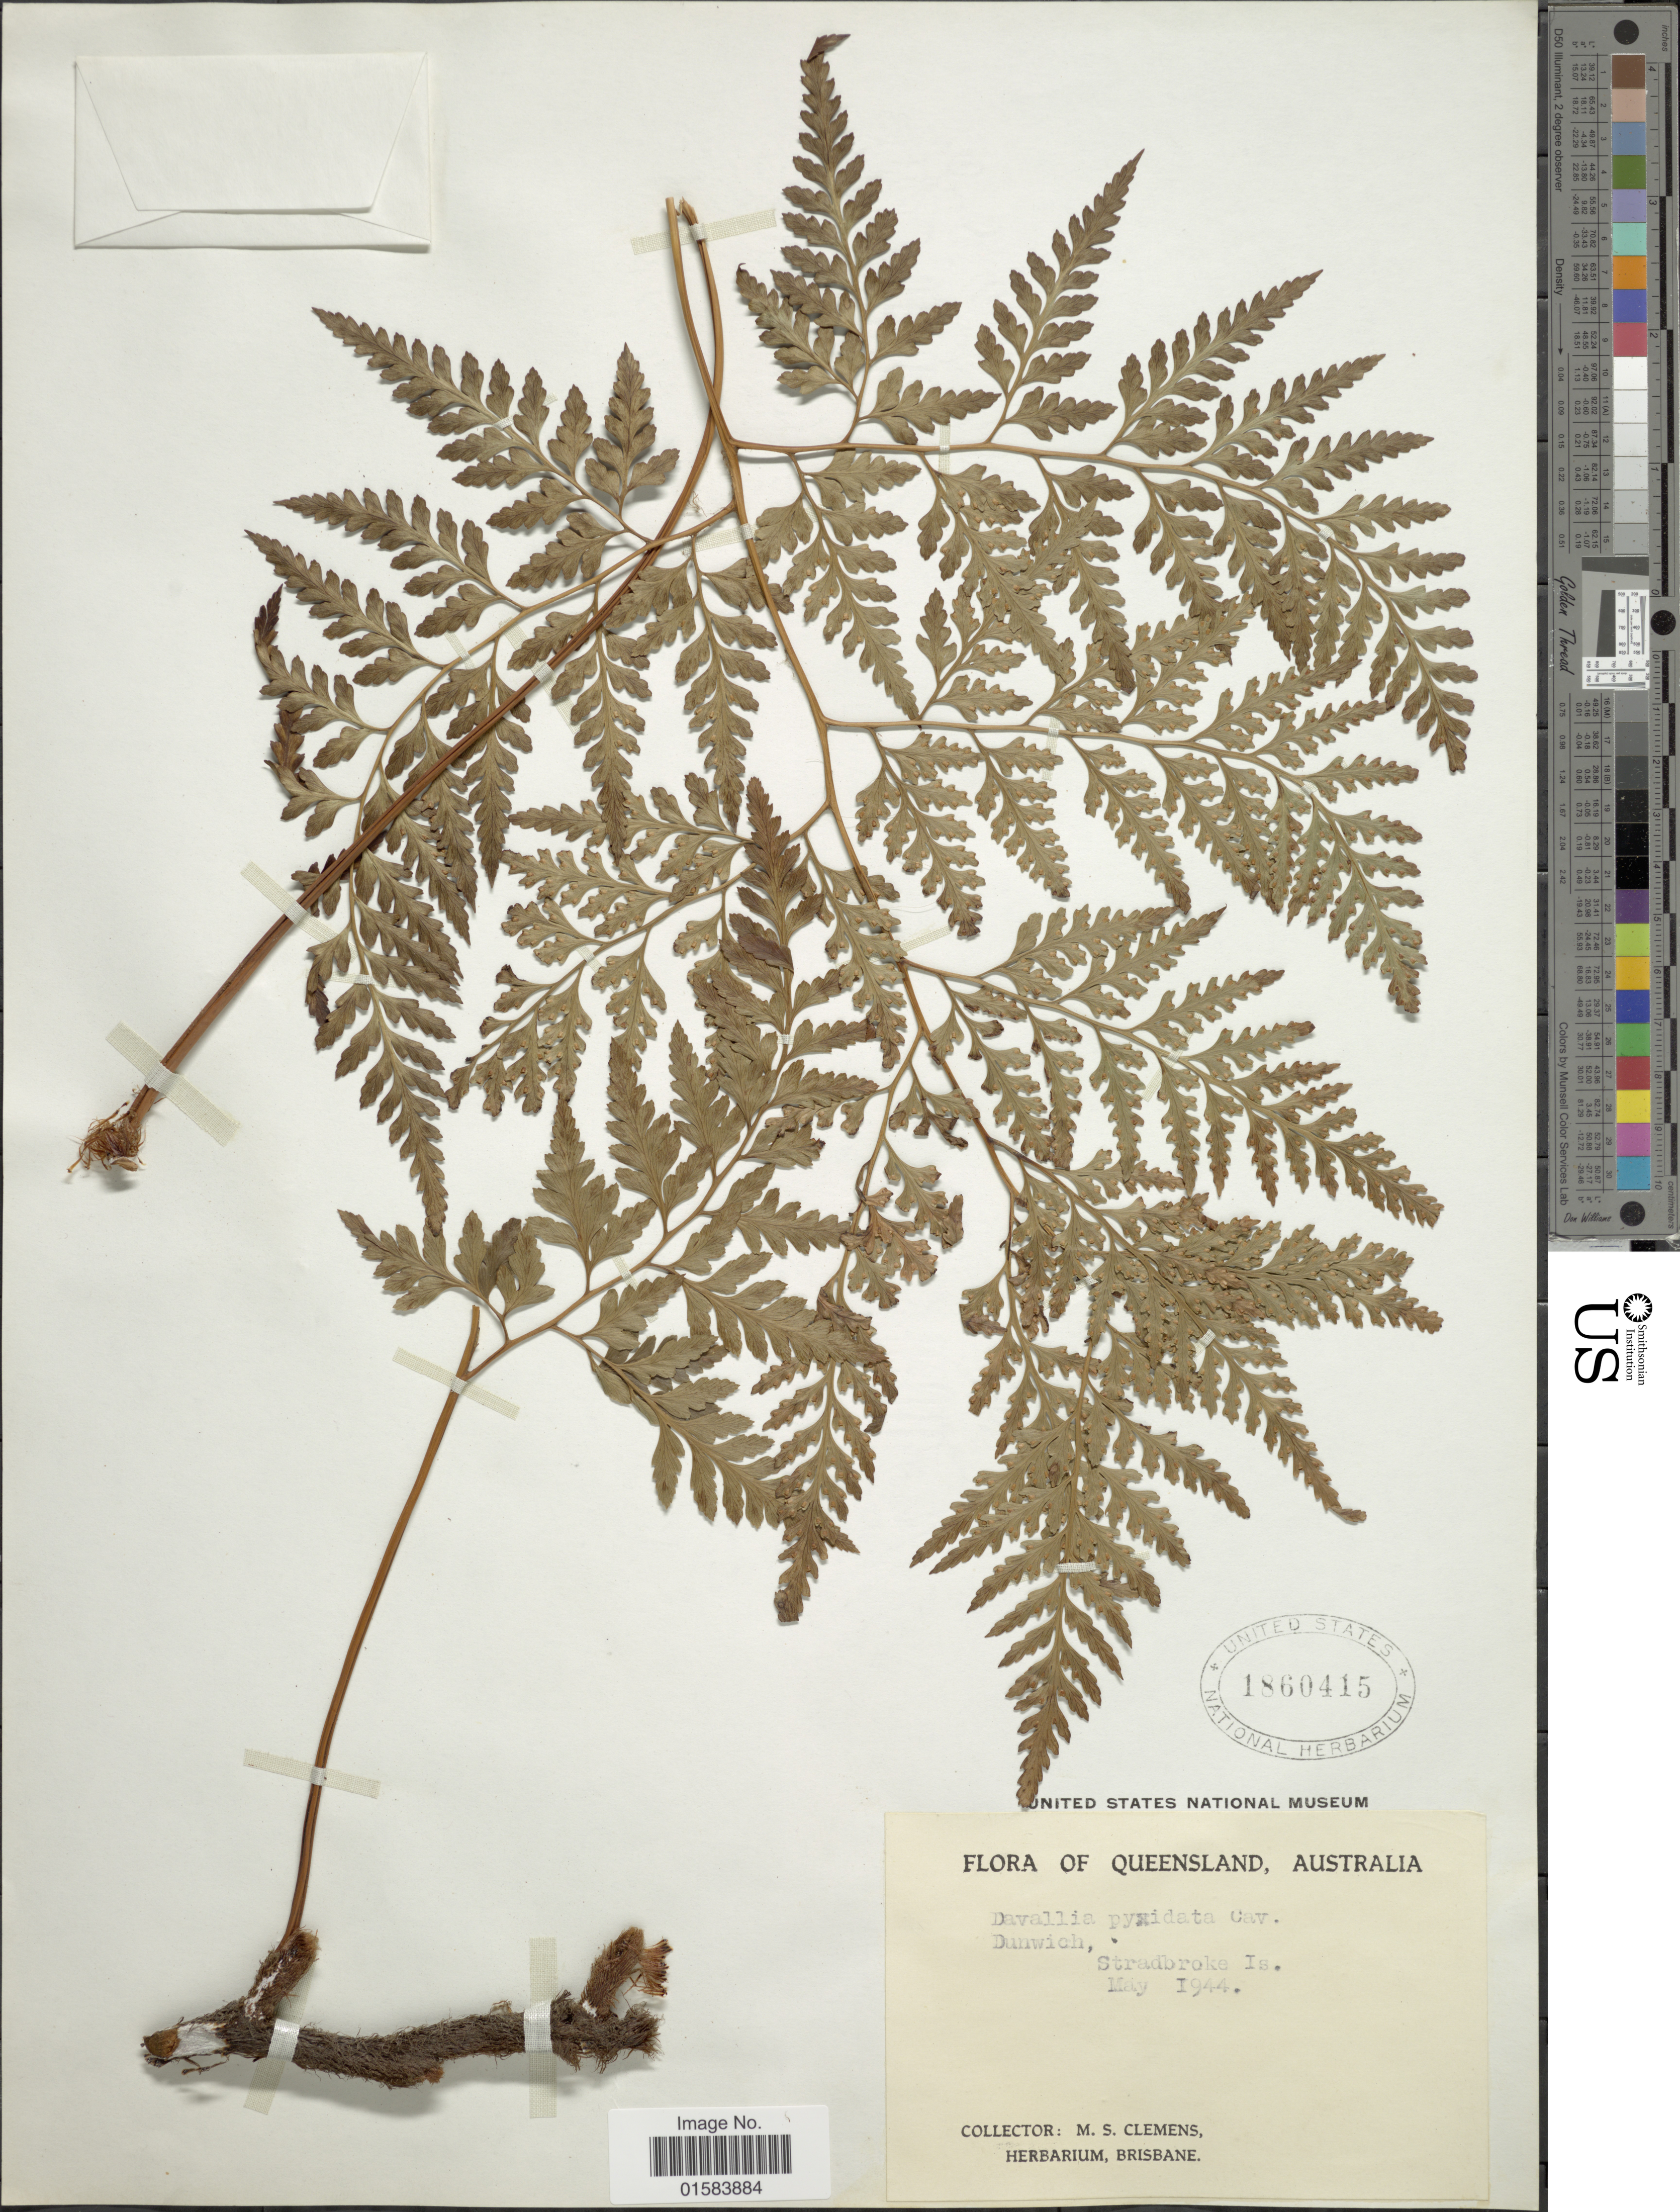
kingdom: Plantae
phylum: Tracheophyta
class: Polypodiopsida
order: Polypodiales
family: Davalliaceae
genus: Davallia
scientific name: Davallia solida var. pyxidata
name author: (Cav.) Noot.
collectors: M. S. Clemens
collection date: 1944-05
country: Australia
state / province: Queensland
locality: Dunwich, Stradbroke Is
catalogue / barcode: US 1860415